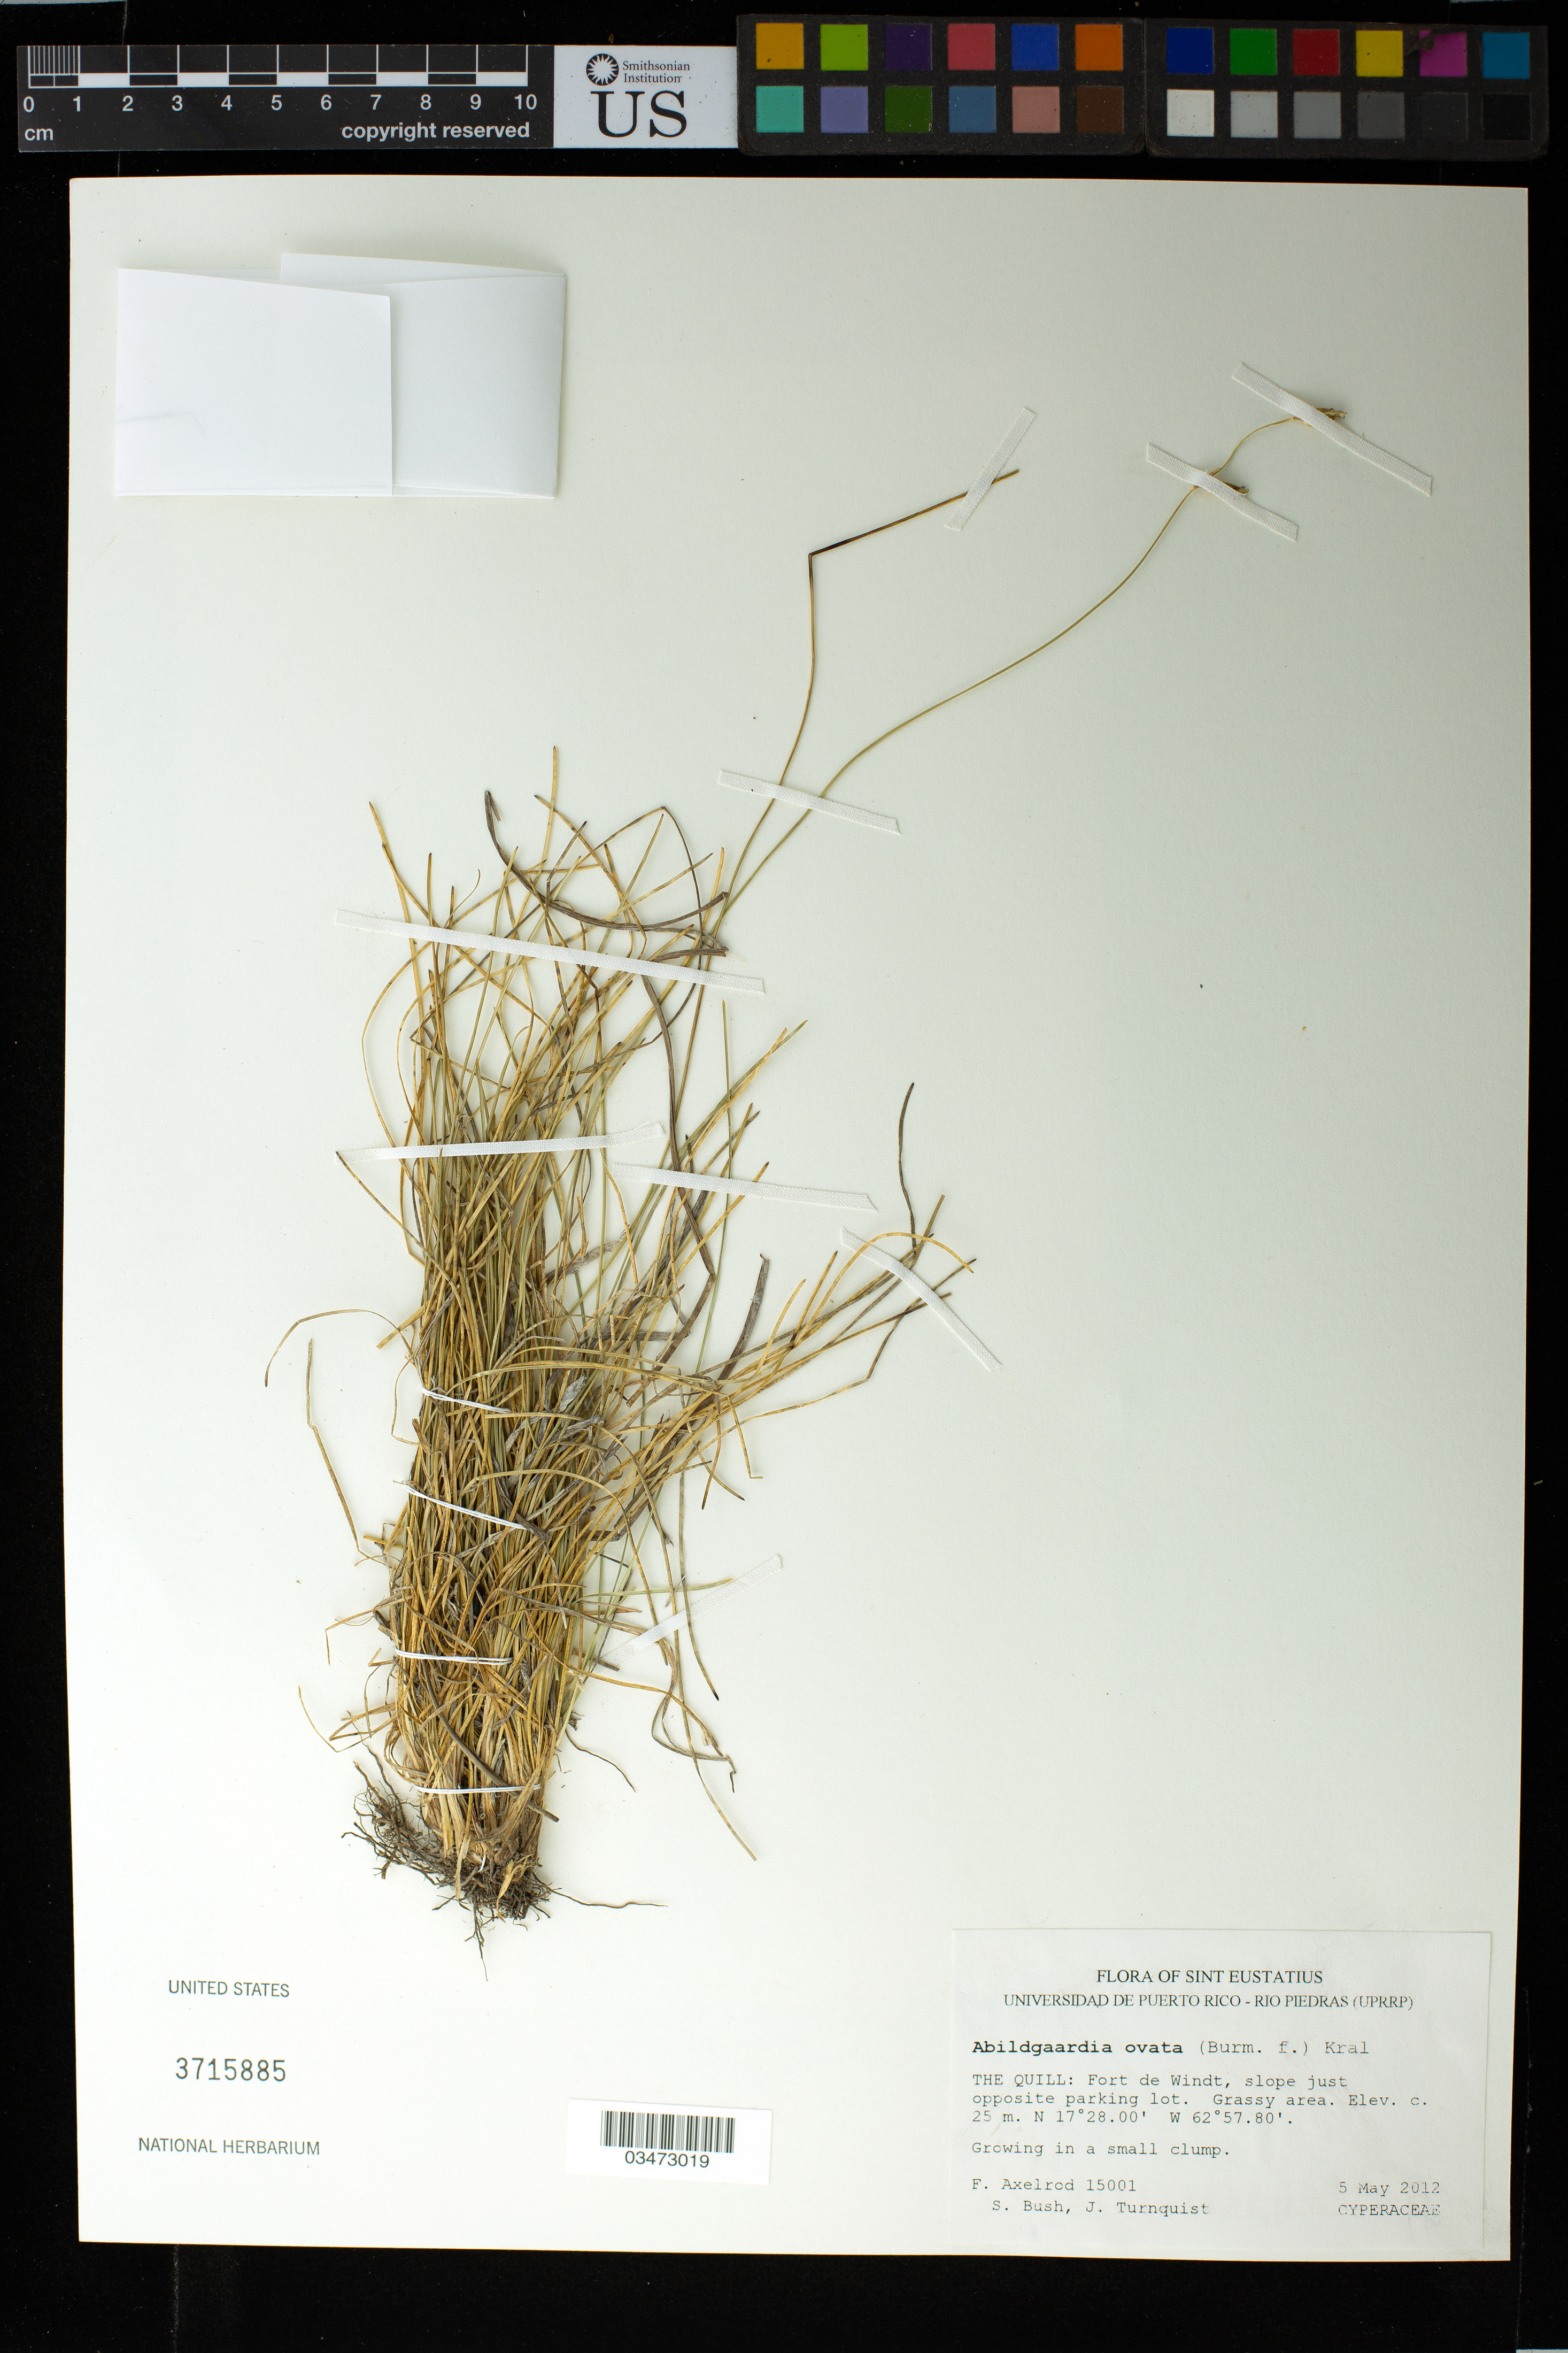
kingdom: Plantae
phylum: Tracheophyta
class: Liliopsida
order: Poales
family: Cyperaceae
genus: Abildgaardia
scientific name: Abildgaardia ovata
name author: (Burm. f.) Kral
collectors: F. S. Axelrod, S. Bush & J. Turnquist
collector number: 15001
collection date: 2012-05-05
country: Netherlands Antilles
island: St. Eustatius I.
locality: The Quill: Fort de Windt, slope just opposite parking lot. Grassy Area.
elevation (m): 25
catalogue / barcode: US 3715885